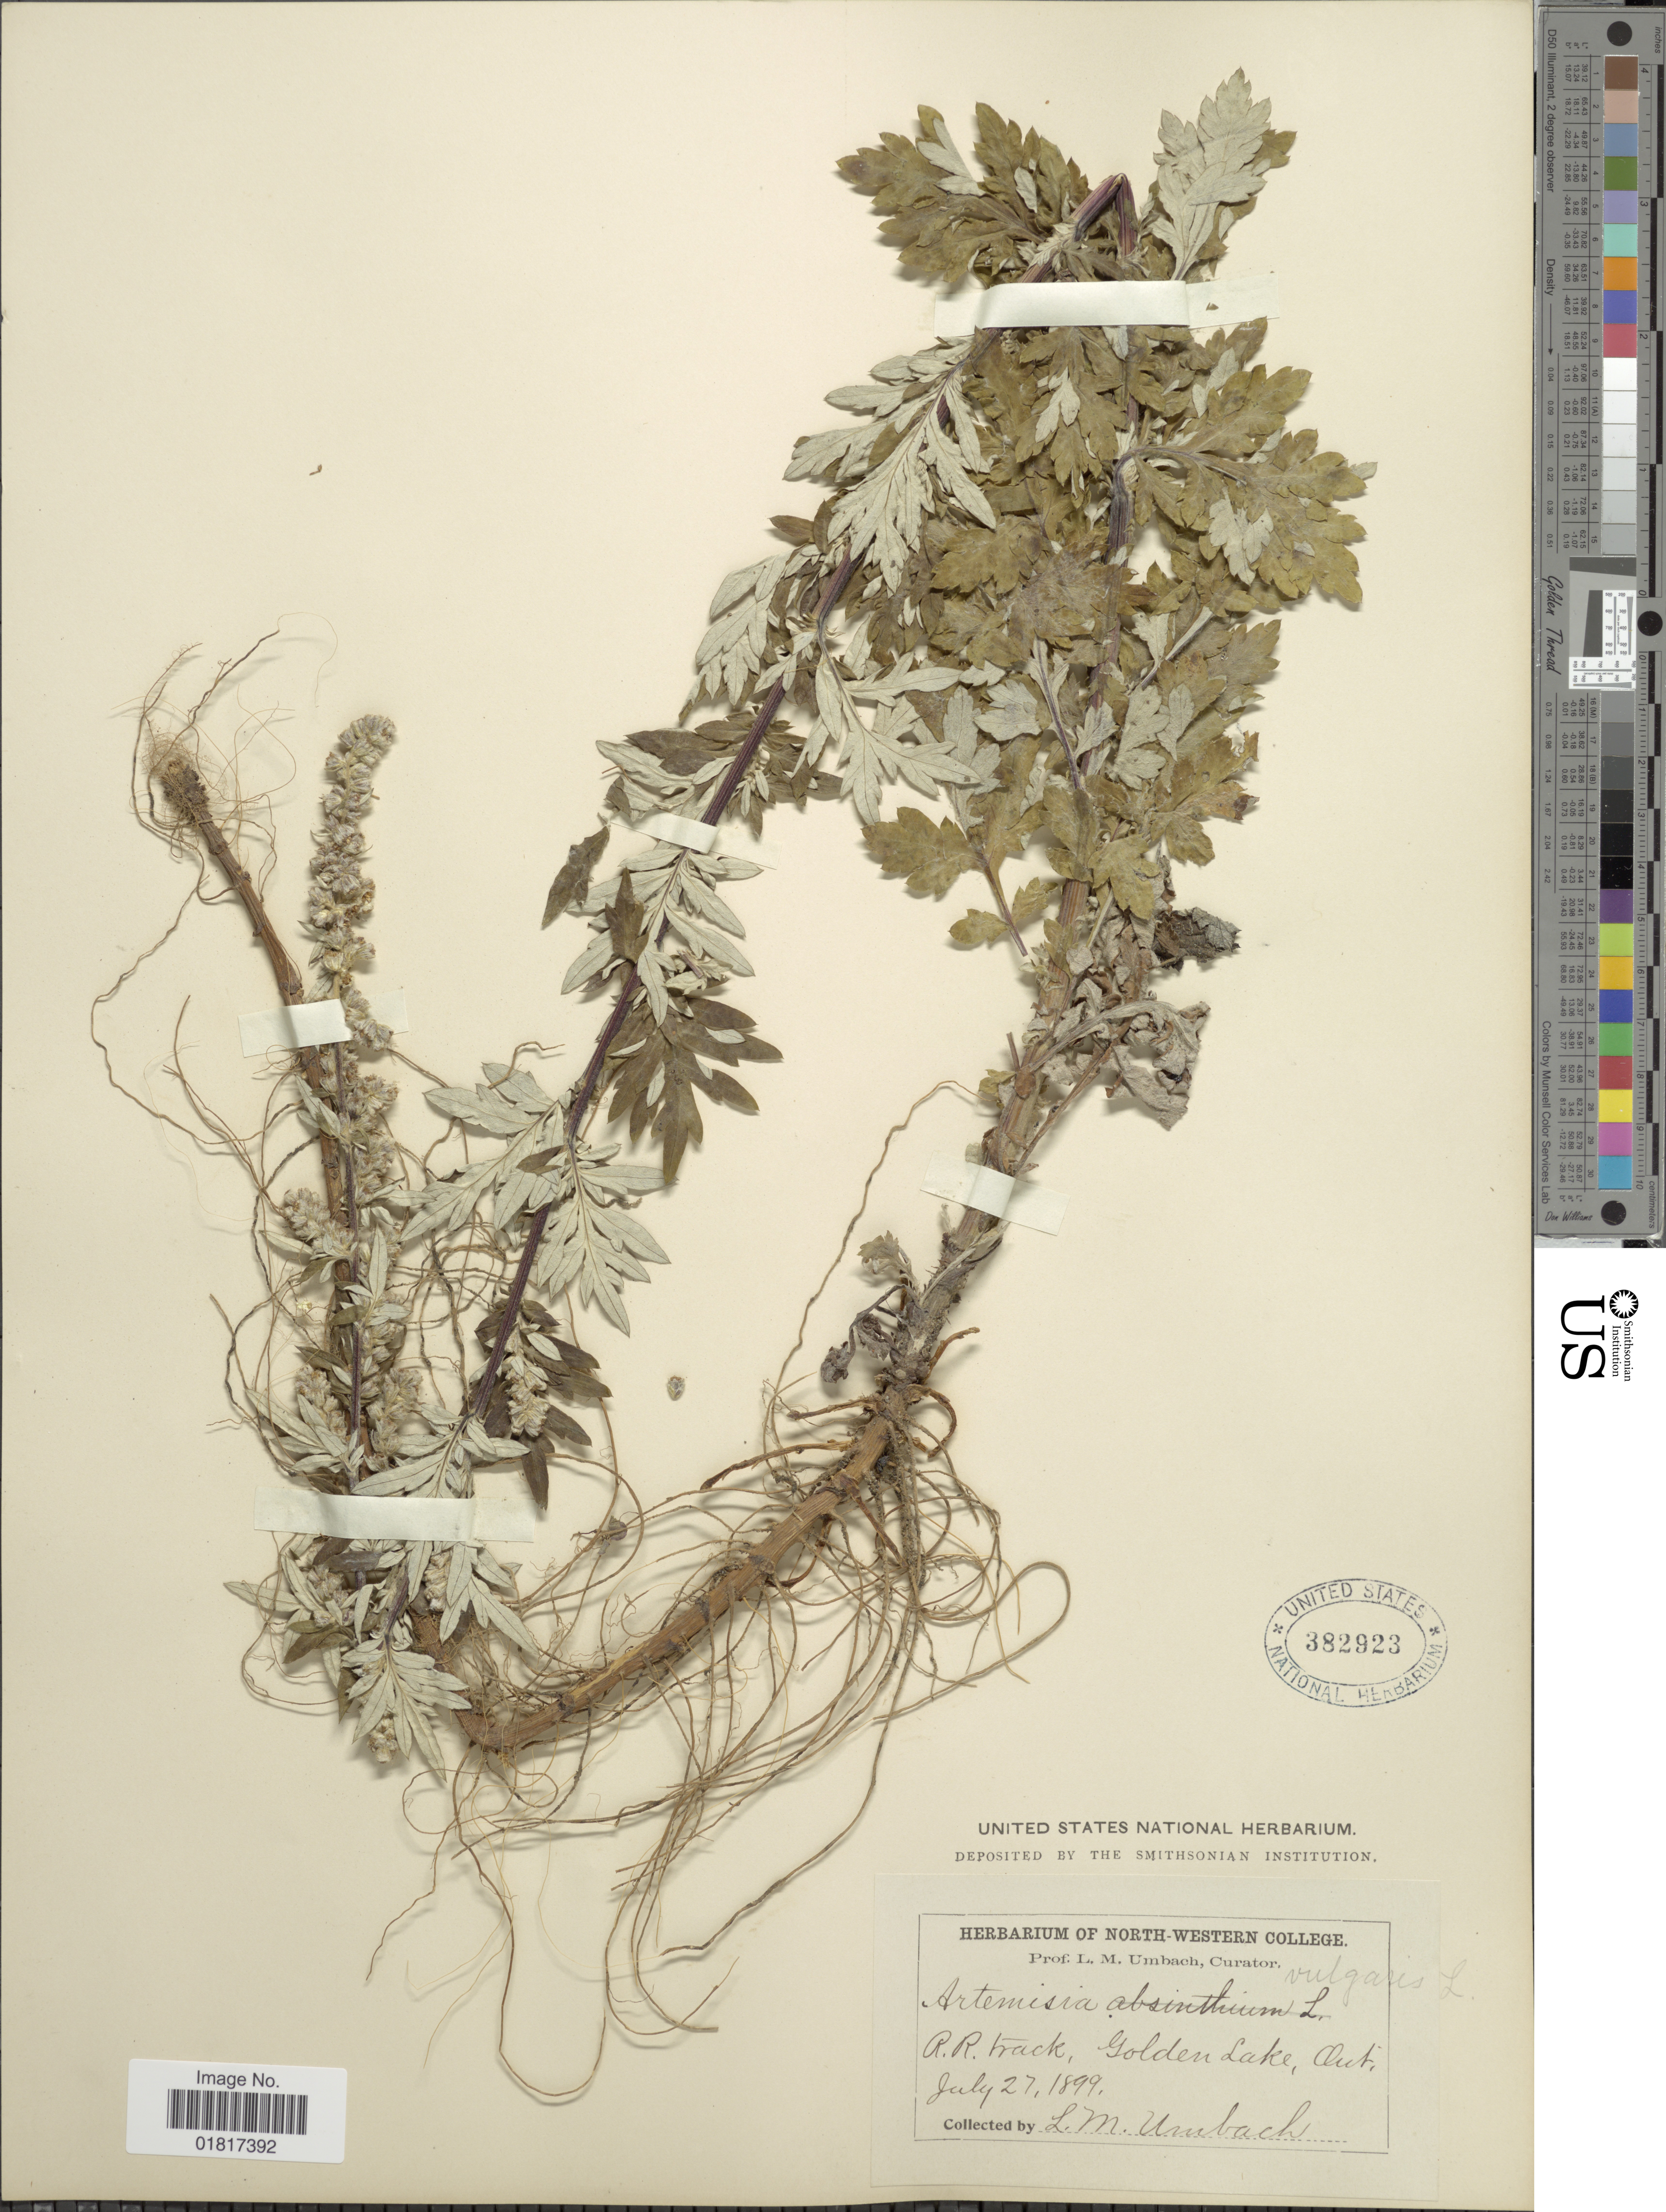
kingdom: Plantae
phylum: Tracheophyta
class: Magnoliopsida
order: Asterales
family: Asteraceae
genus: Artemisia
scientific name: Artemisia vulgaris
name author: L.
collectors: L. M. Umbach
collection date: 1899-07-27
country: Canada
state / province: Ontario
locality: R.r. track, Golden Lake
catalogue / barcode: US 382923